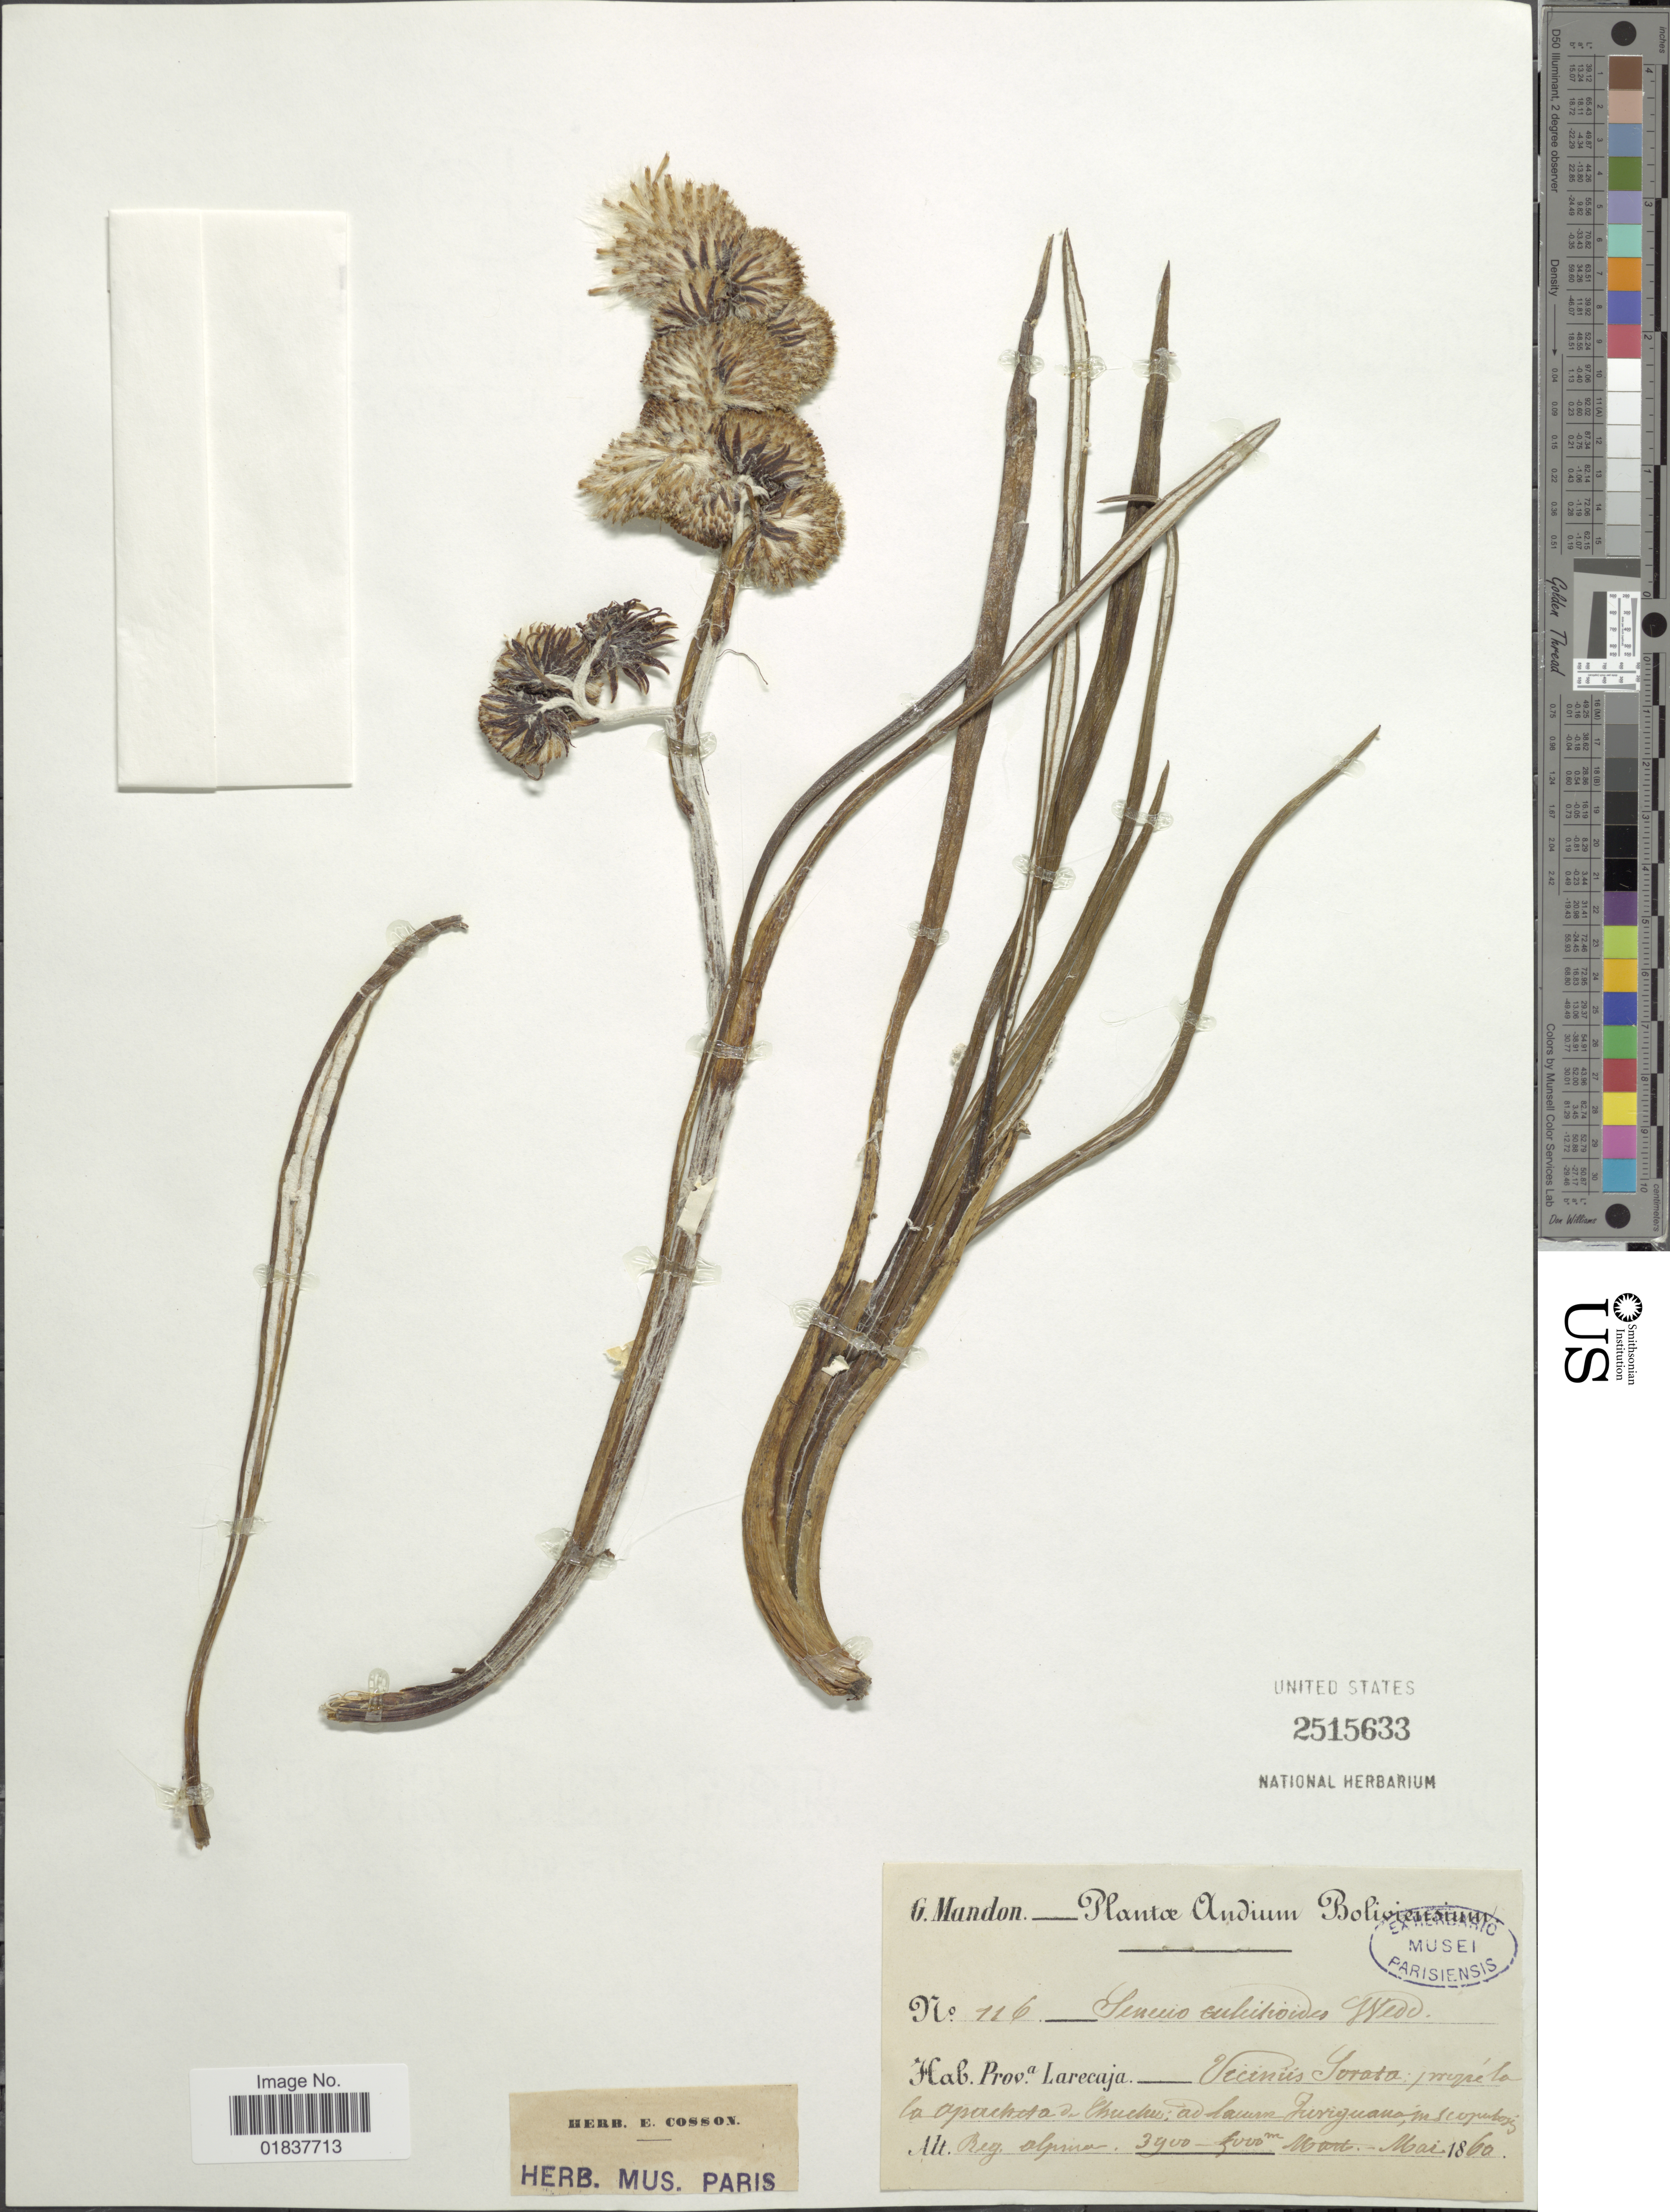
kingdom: Plantae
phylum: Tracheophyta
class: Magnoliopsida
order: Asterales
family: Asteraceae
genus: Senecio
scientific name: Senecio comosus var. culcitioides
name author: (Sch. Bip. ex Wedd.) Cabrera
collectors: G. Mandon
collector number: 116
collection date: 1860-05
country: Bolivia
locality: Prova Larecaja, Vicinuus Sorata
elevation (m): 3900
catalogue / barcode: US 2515633